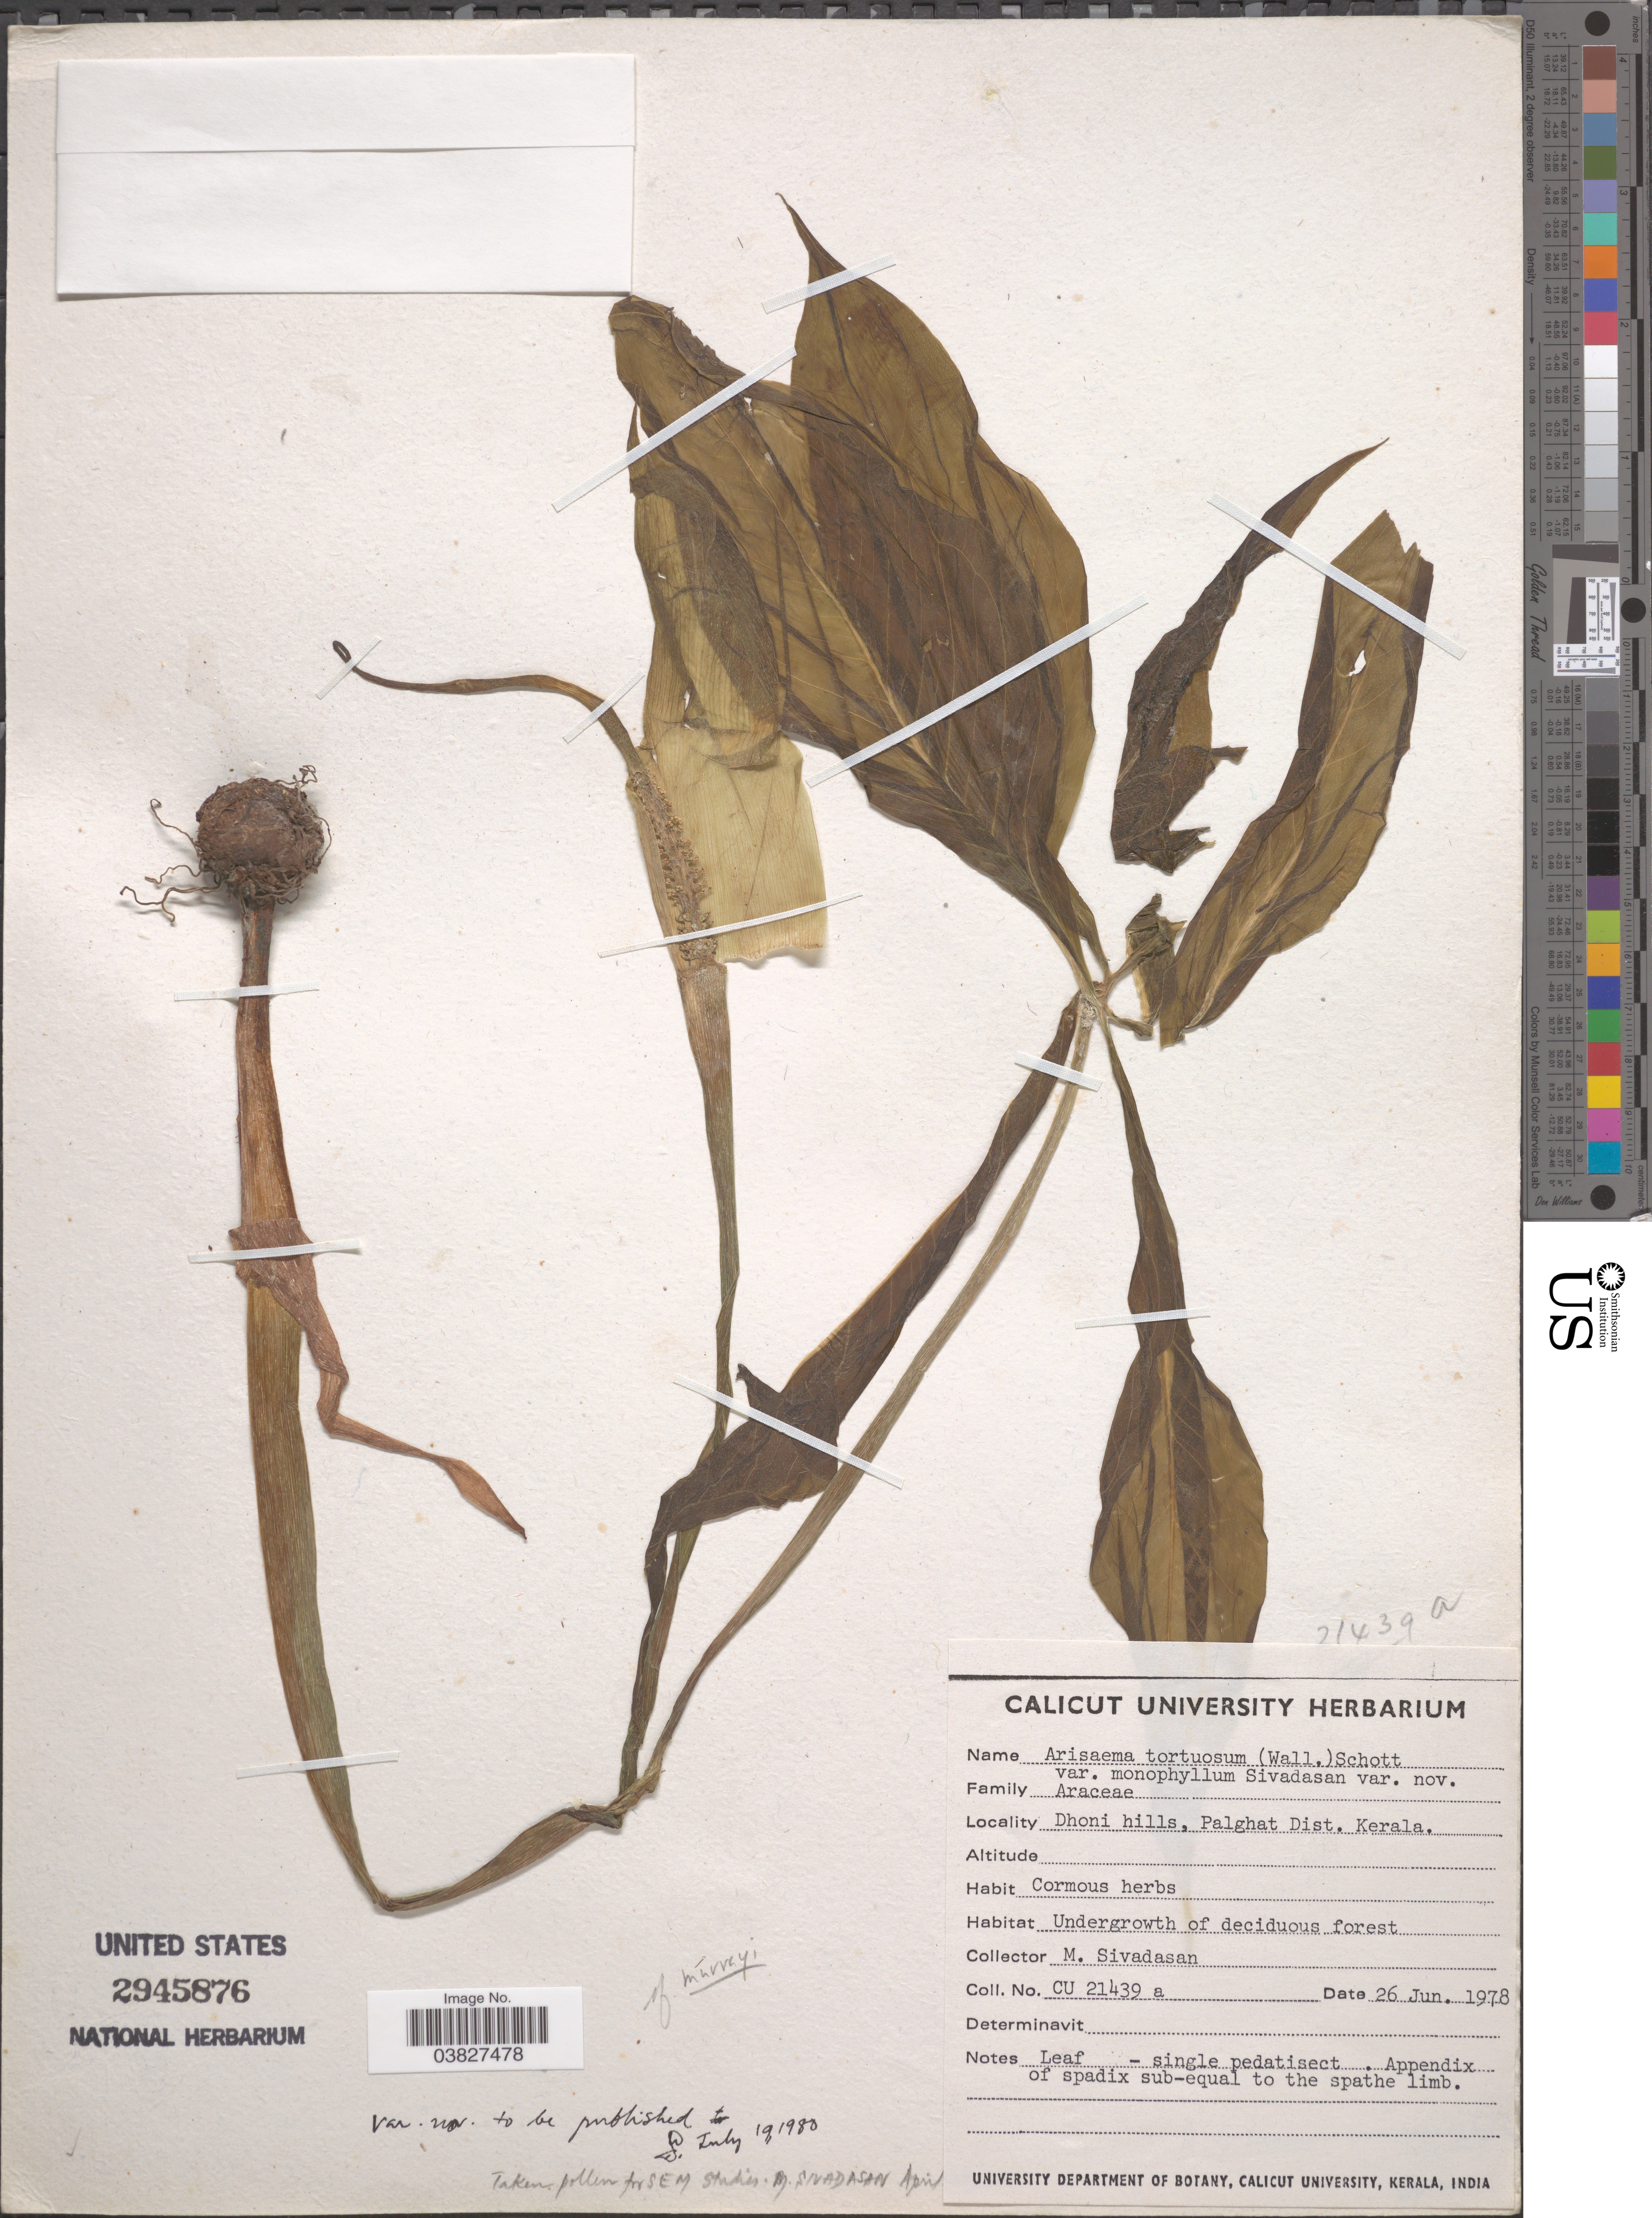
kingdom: Plantae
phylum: Tracheophyta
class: Liliopsida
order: Alismatales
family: Araceae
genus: Arisaema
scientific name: Arisaema tortuosum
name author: (Wall.) Schott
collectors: M. Sivadasan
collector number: CU21439a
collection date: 1978-06-26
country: India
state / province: Kerala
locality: Dhoni hills, Palghat Dist. Undergrowth of deciduous forest.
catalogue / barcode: US 2945876